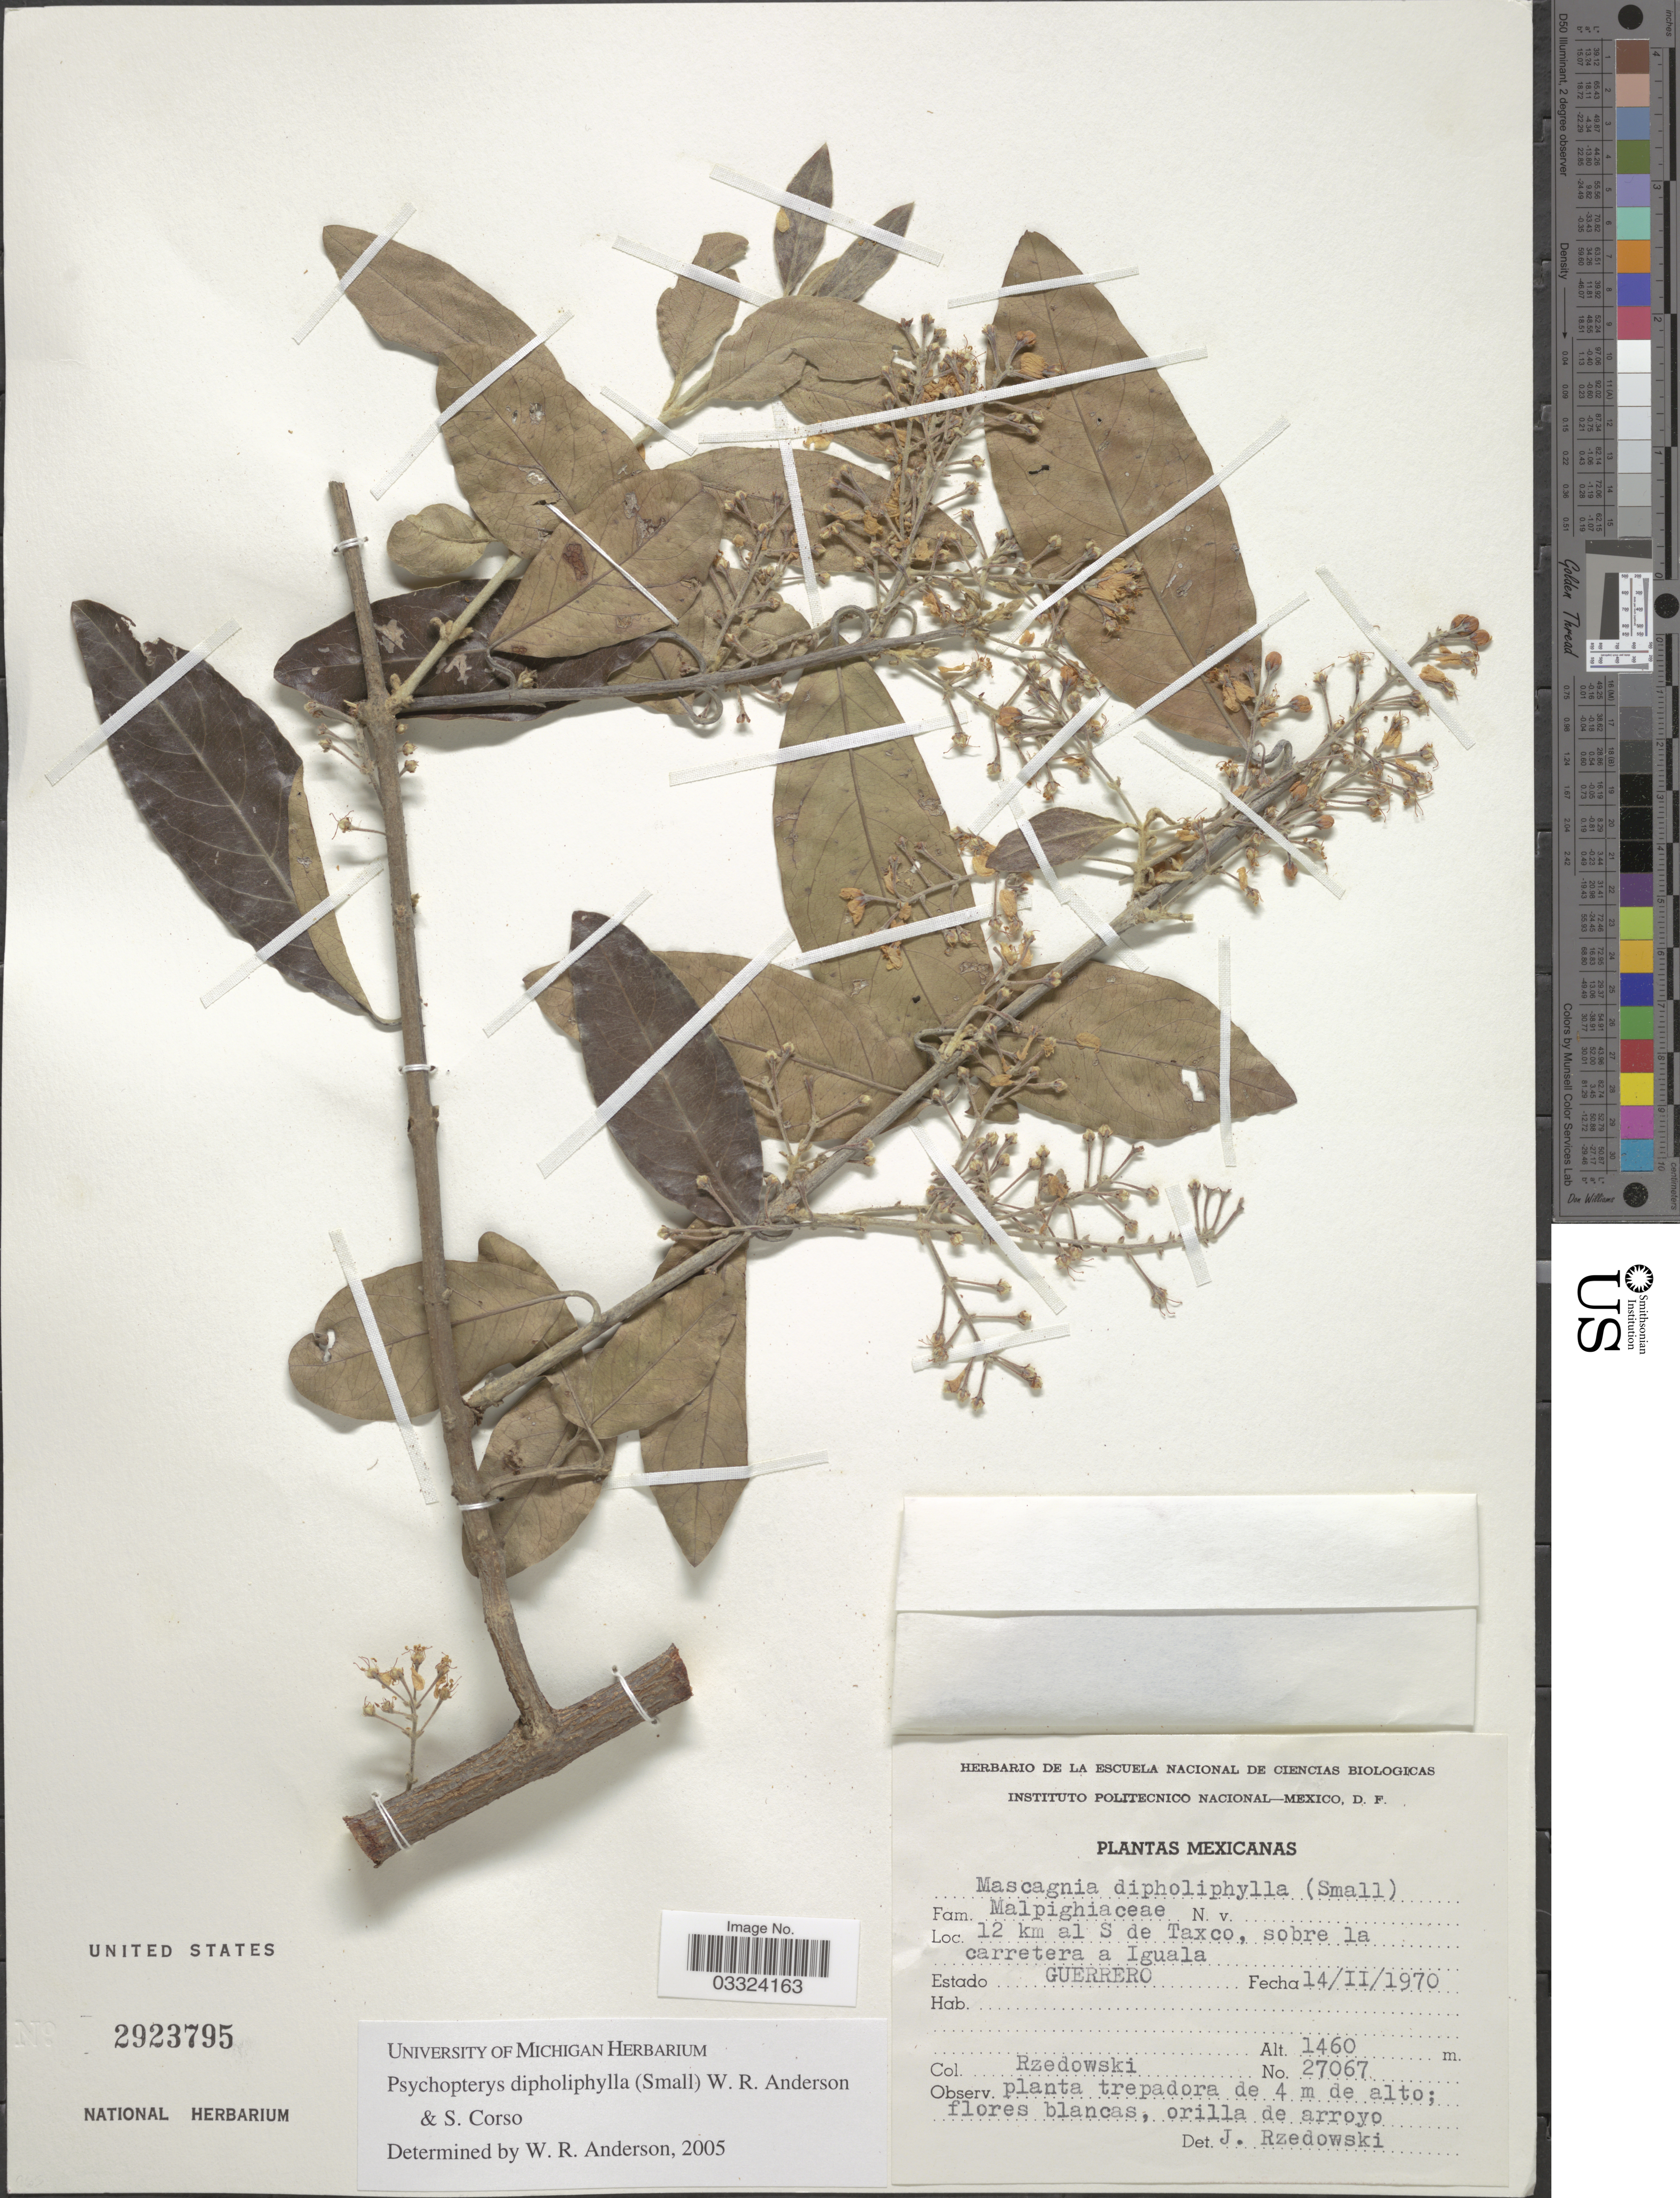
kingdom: Plantae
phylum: Tracheophyta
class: Magnoliopsida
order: Malpighiales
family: Malpighiaceae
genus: Psychopterys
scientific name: Psychopterys dipholiphylla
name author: (Small) W.R. Anderson & Corso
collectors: Rzedowski, --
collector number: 27067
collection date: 1970-02-14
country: Mexico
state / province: Guerrero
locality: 12 km al S de Taxco, sobre la carretera a Iguala.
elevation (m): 1460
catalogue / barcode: US 2923795